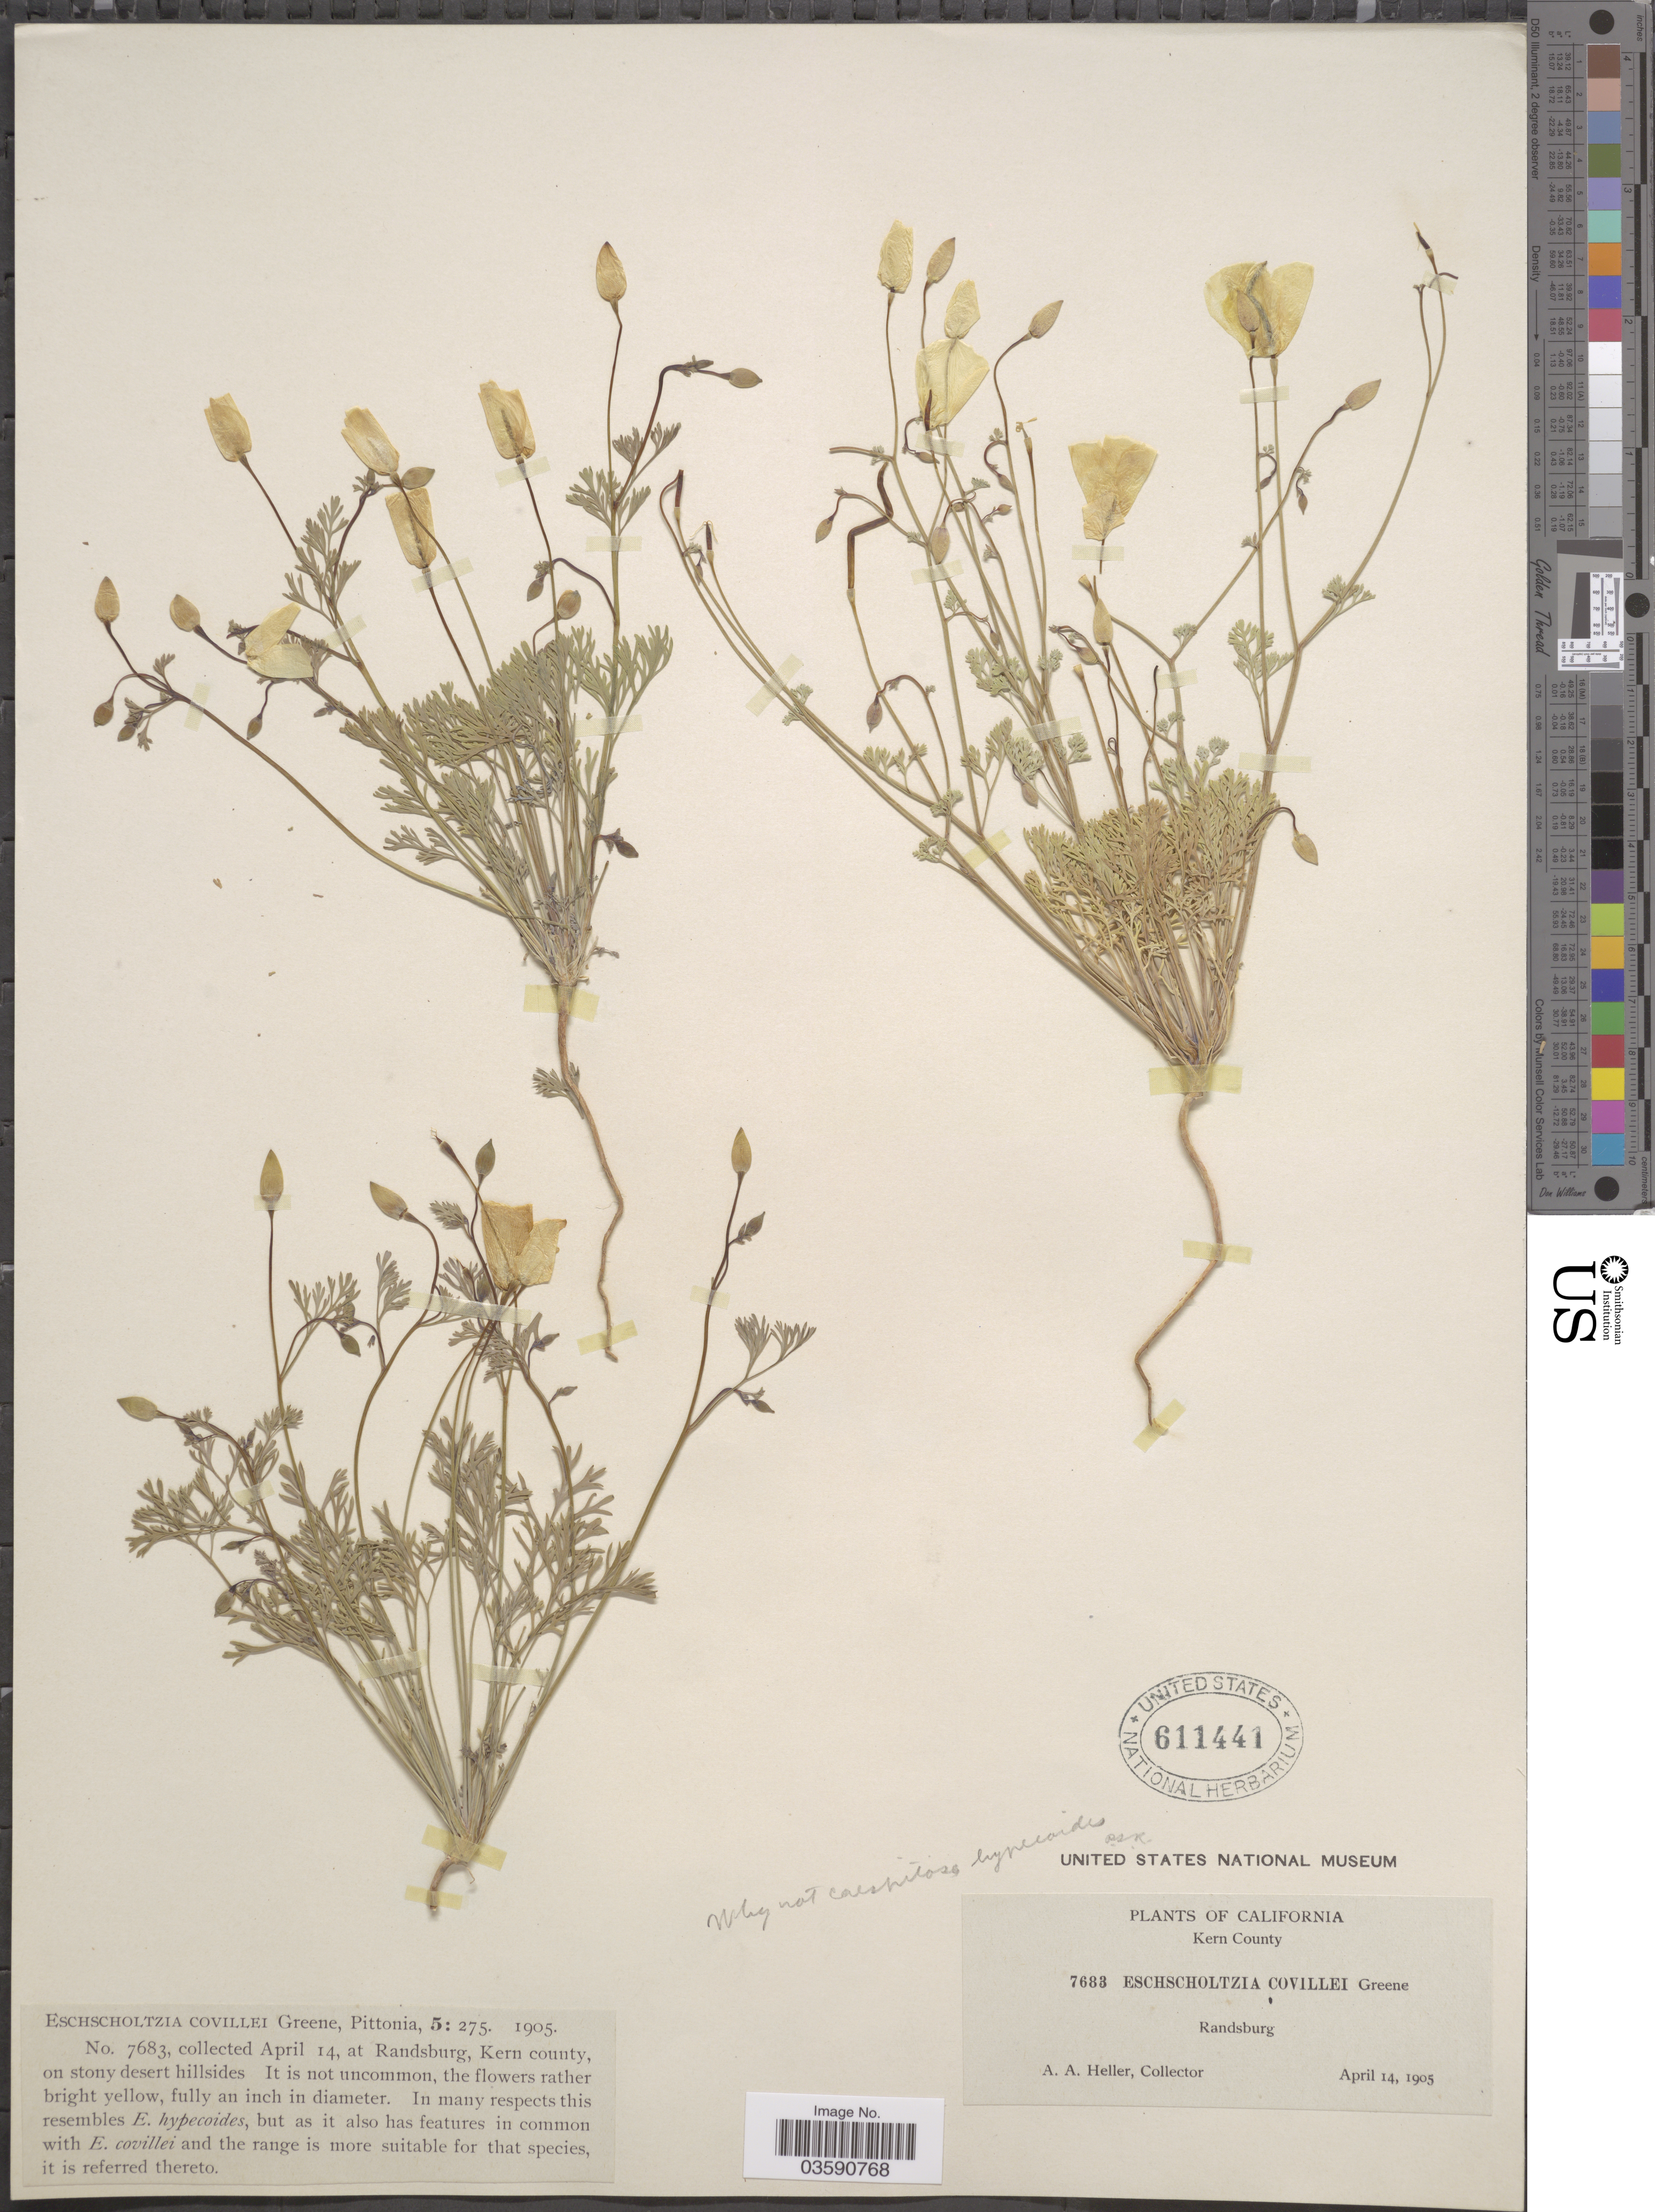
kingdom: Plantae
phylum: Tracheophyta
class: Magnoliopsida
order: Ranunculales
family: Papaveraceae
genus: Eschscholzia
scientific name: Eschscholzia parishii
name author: Greene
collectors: A. A. Heller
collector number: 7683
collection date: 1905-04-14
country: United States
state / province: California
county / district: Kern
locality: Randsburg, Kern county.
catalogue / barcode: US 611441